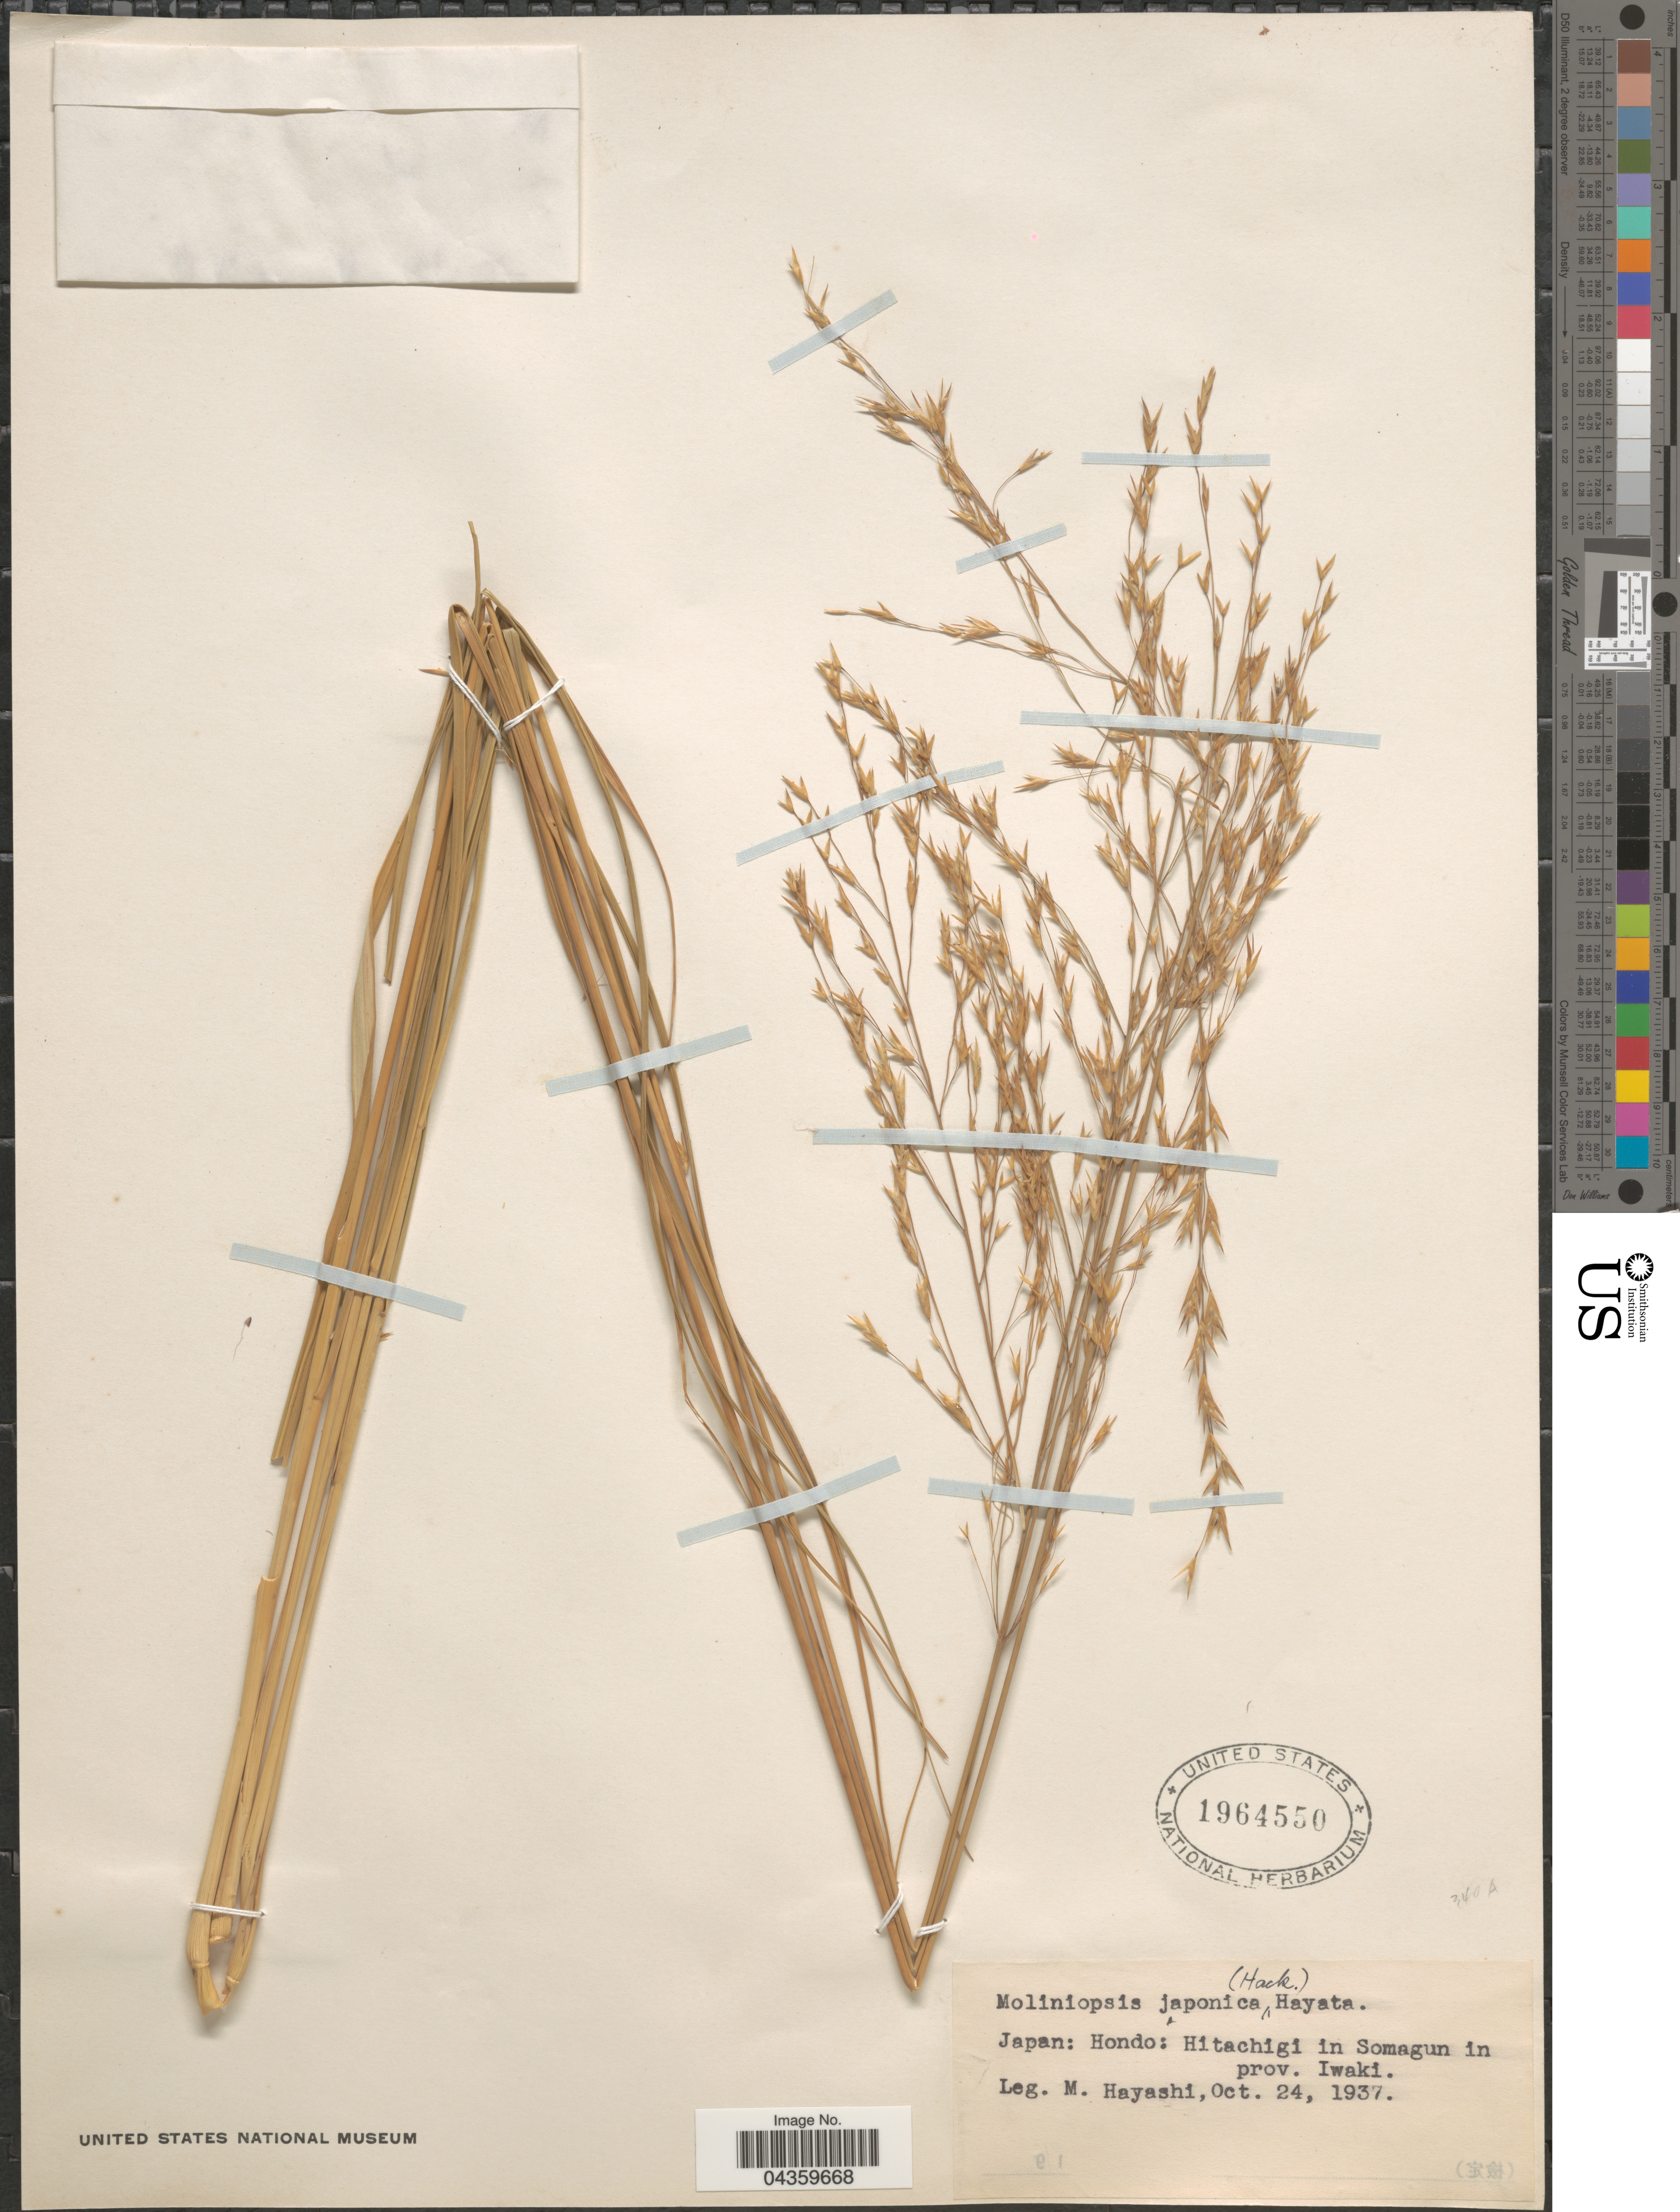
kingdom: Plantae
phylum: Tracheophyta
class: Liliopsida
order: Poales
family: Poaceae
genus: Molinia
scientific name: Molinia japonica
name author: Hack.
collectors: M. Hayashi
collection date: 1937-10-24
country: Japan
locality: Hondo: Hitachigi in Somagun in prov. Iwaki.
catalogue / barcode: US 1964550